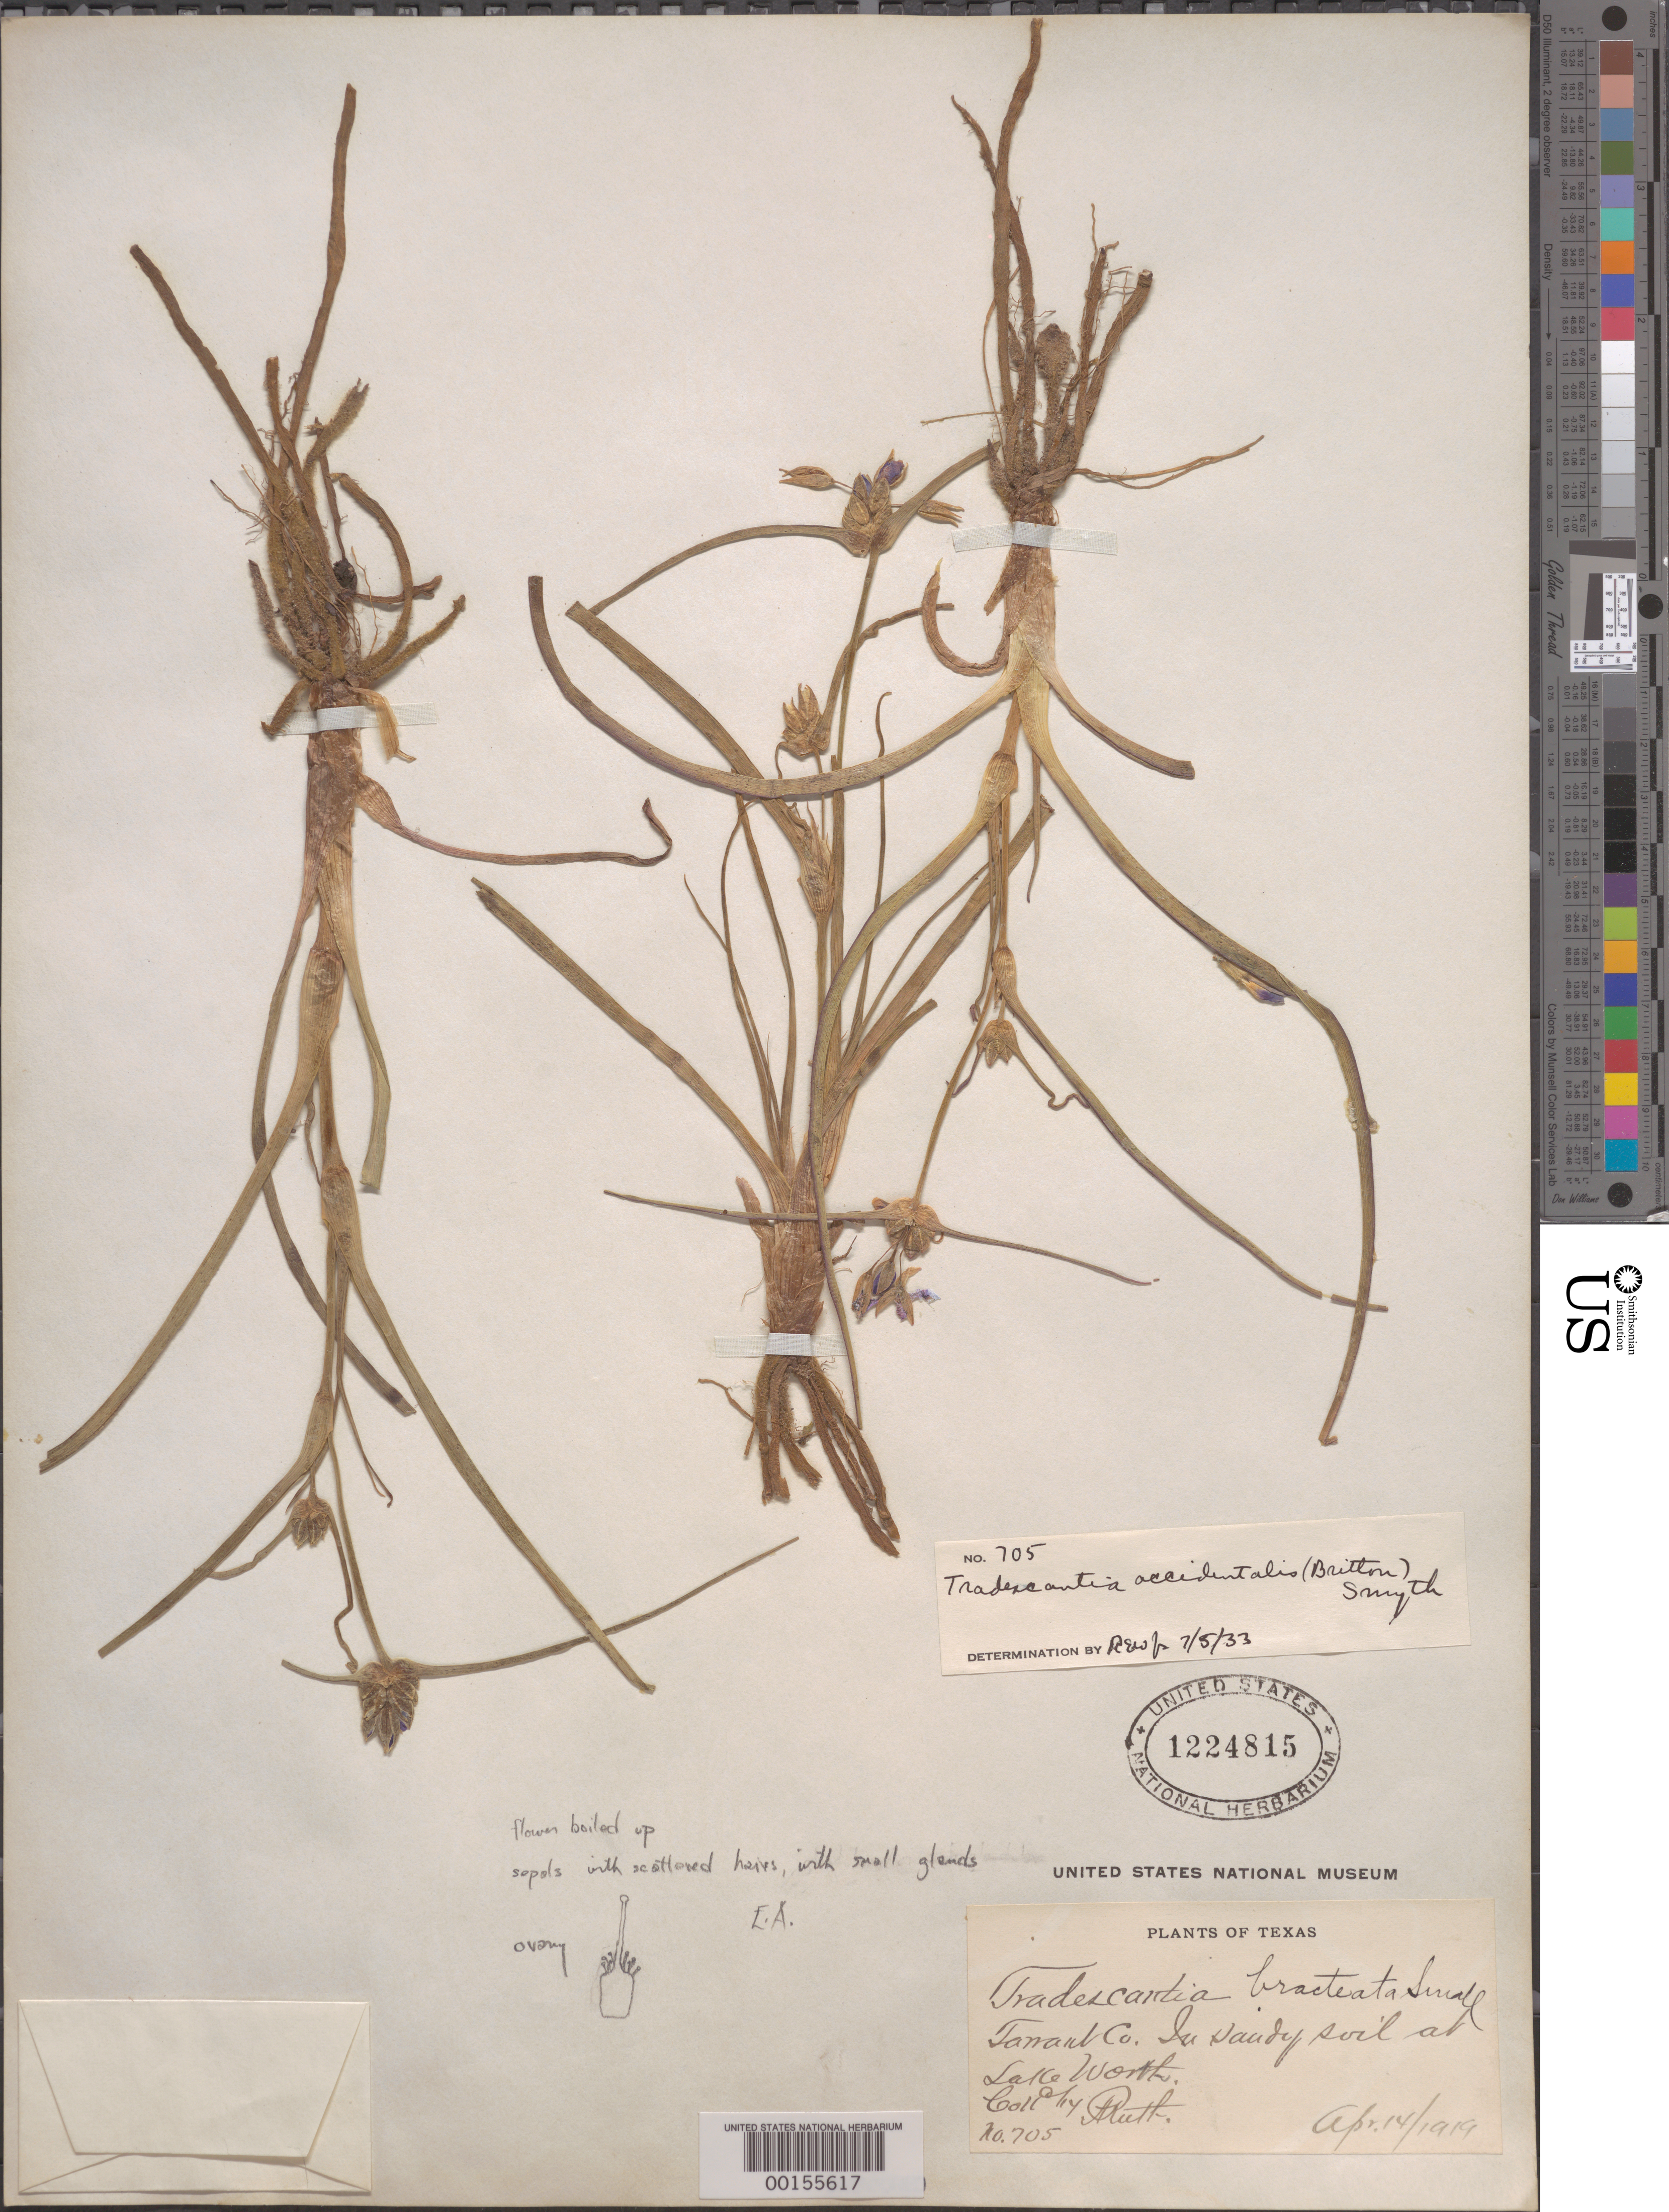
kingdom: Plantae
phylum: Tracheophyta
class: Liliopsida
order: Commelinales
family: Commelinaceae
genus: Tradescantia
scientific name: Tradescantia occidentalis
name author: (Britton) Smyth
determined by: Woodson, R. E., Jr.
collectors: A. Ruth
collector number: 705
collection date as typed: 14 Apr 1919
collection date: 1919-04-14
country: United States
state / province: Texas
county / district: Tarrant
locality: Lake Worth.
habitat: Sandy soil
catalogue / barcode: US 1224815